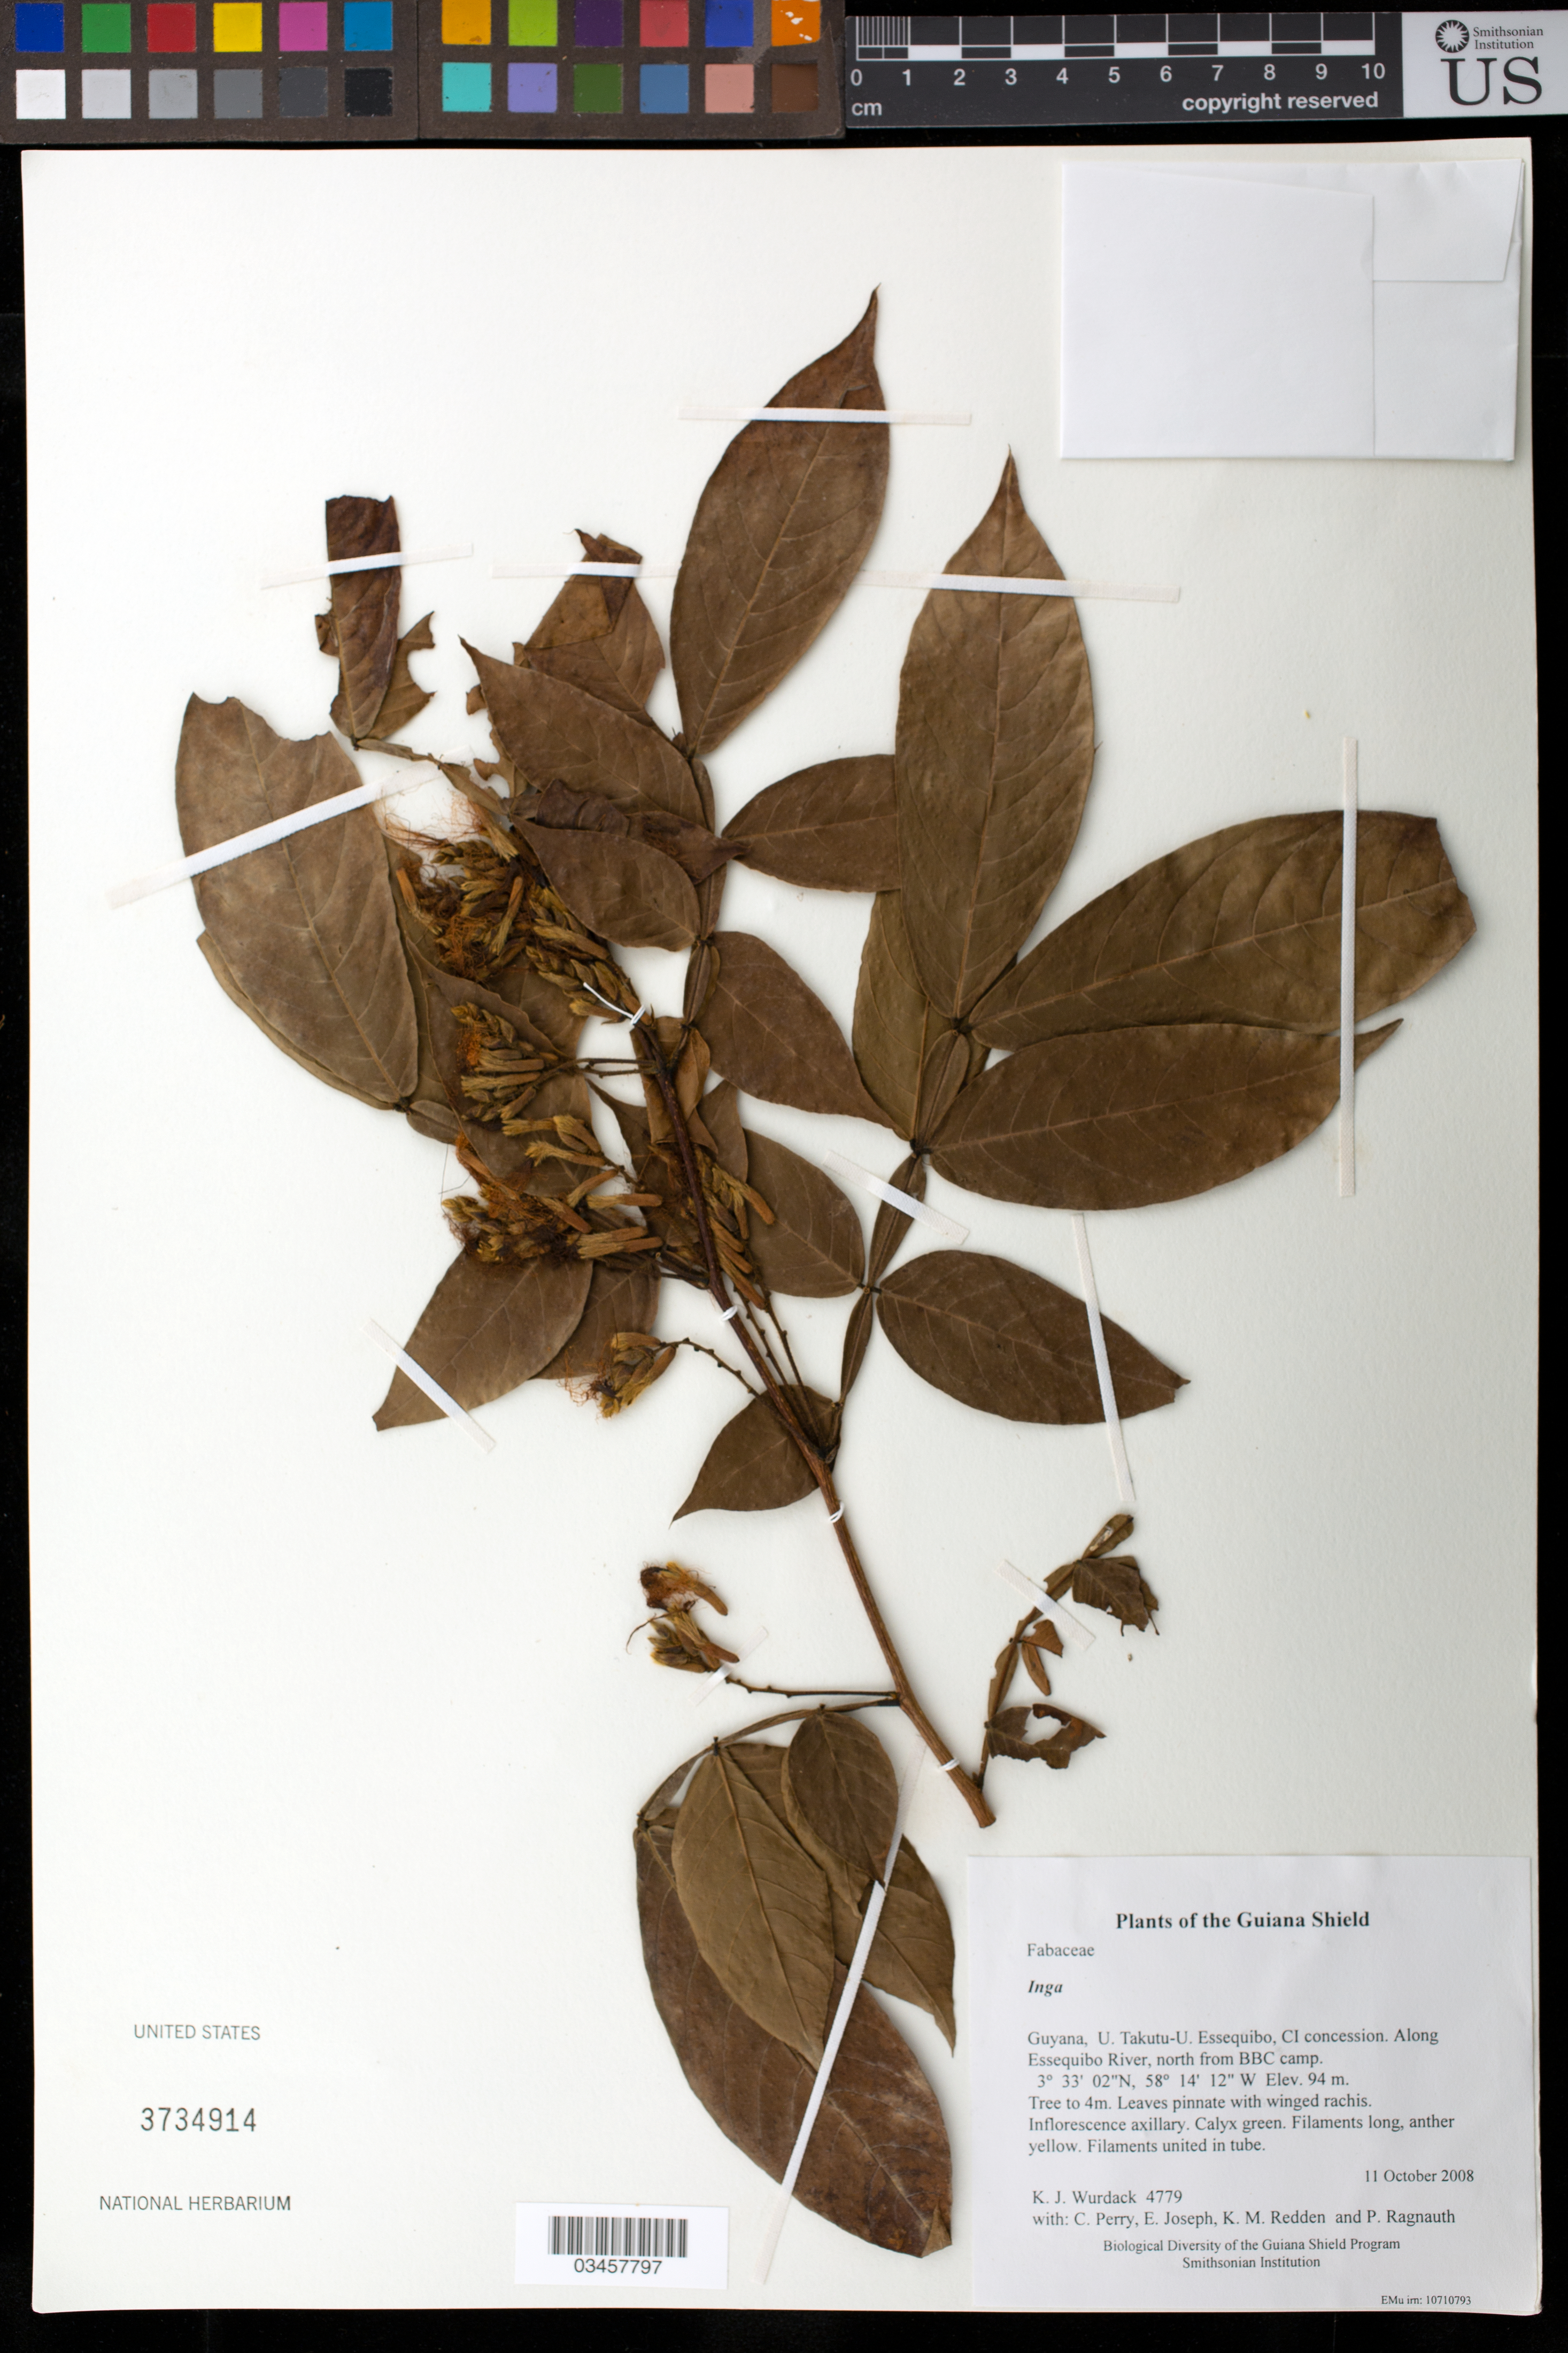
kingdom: Plantae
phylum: Tracheophyta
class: Magnoliopsida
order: Fabales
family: Fabaceae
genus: Inga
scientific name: Inga disticha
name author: Benth.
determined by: Pennington, T. D., (K)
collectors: K. Wurdack, C. Perry, E. Joseph, K. M. Redden & P. Ragnauth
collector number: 4779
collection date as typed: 11 October 2008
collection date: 2008-10-11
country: Guyana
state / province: U. Takutu-U. Essequibo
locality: CI concession. Along Essequibo River, north from BBC camp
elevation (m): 94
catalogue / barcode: US 3734914